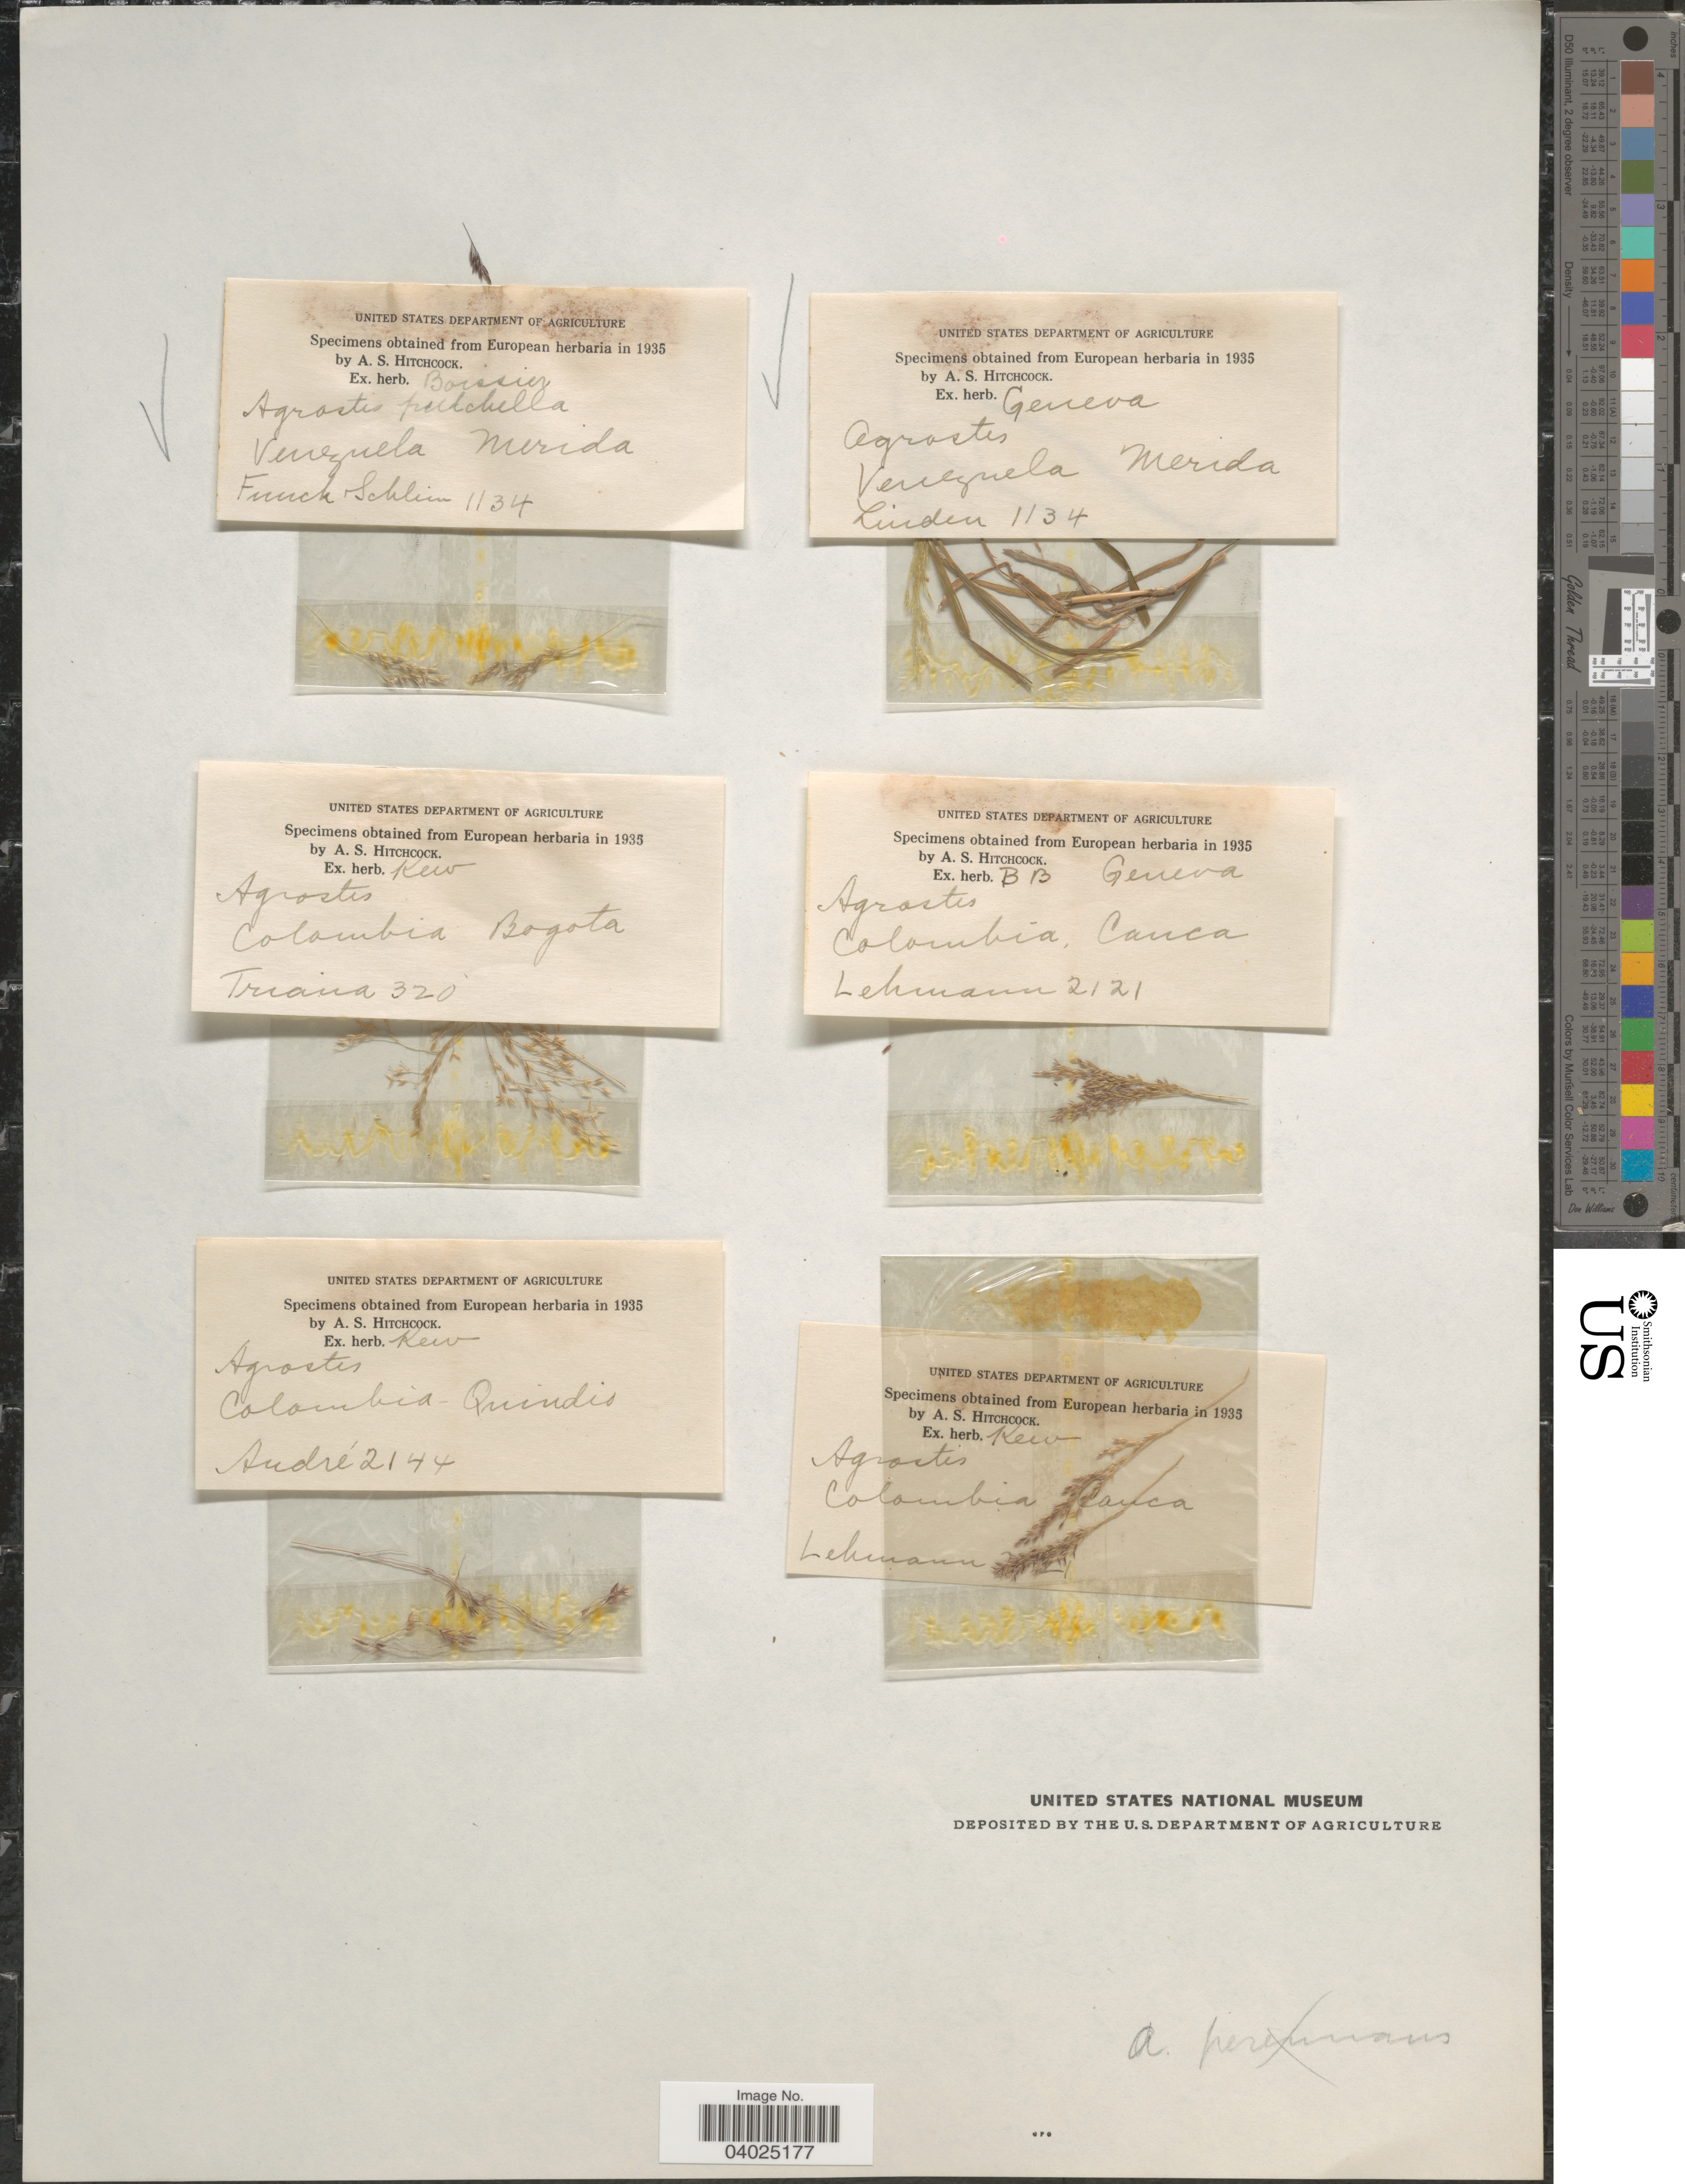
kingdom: Plantae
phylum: Tracheophyta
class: Liliopsida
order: Poales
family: Poaceae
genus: Agrostis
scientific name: Agrostis sp.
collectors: -- Linden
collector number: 1134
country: Venezuela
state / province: Merida